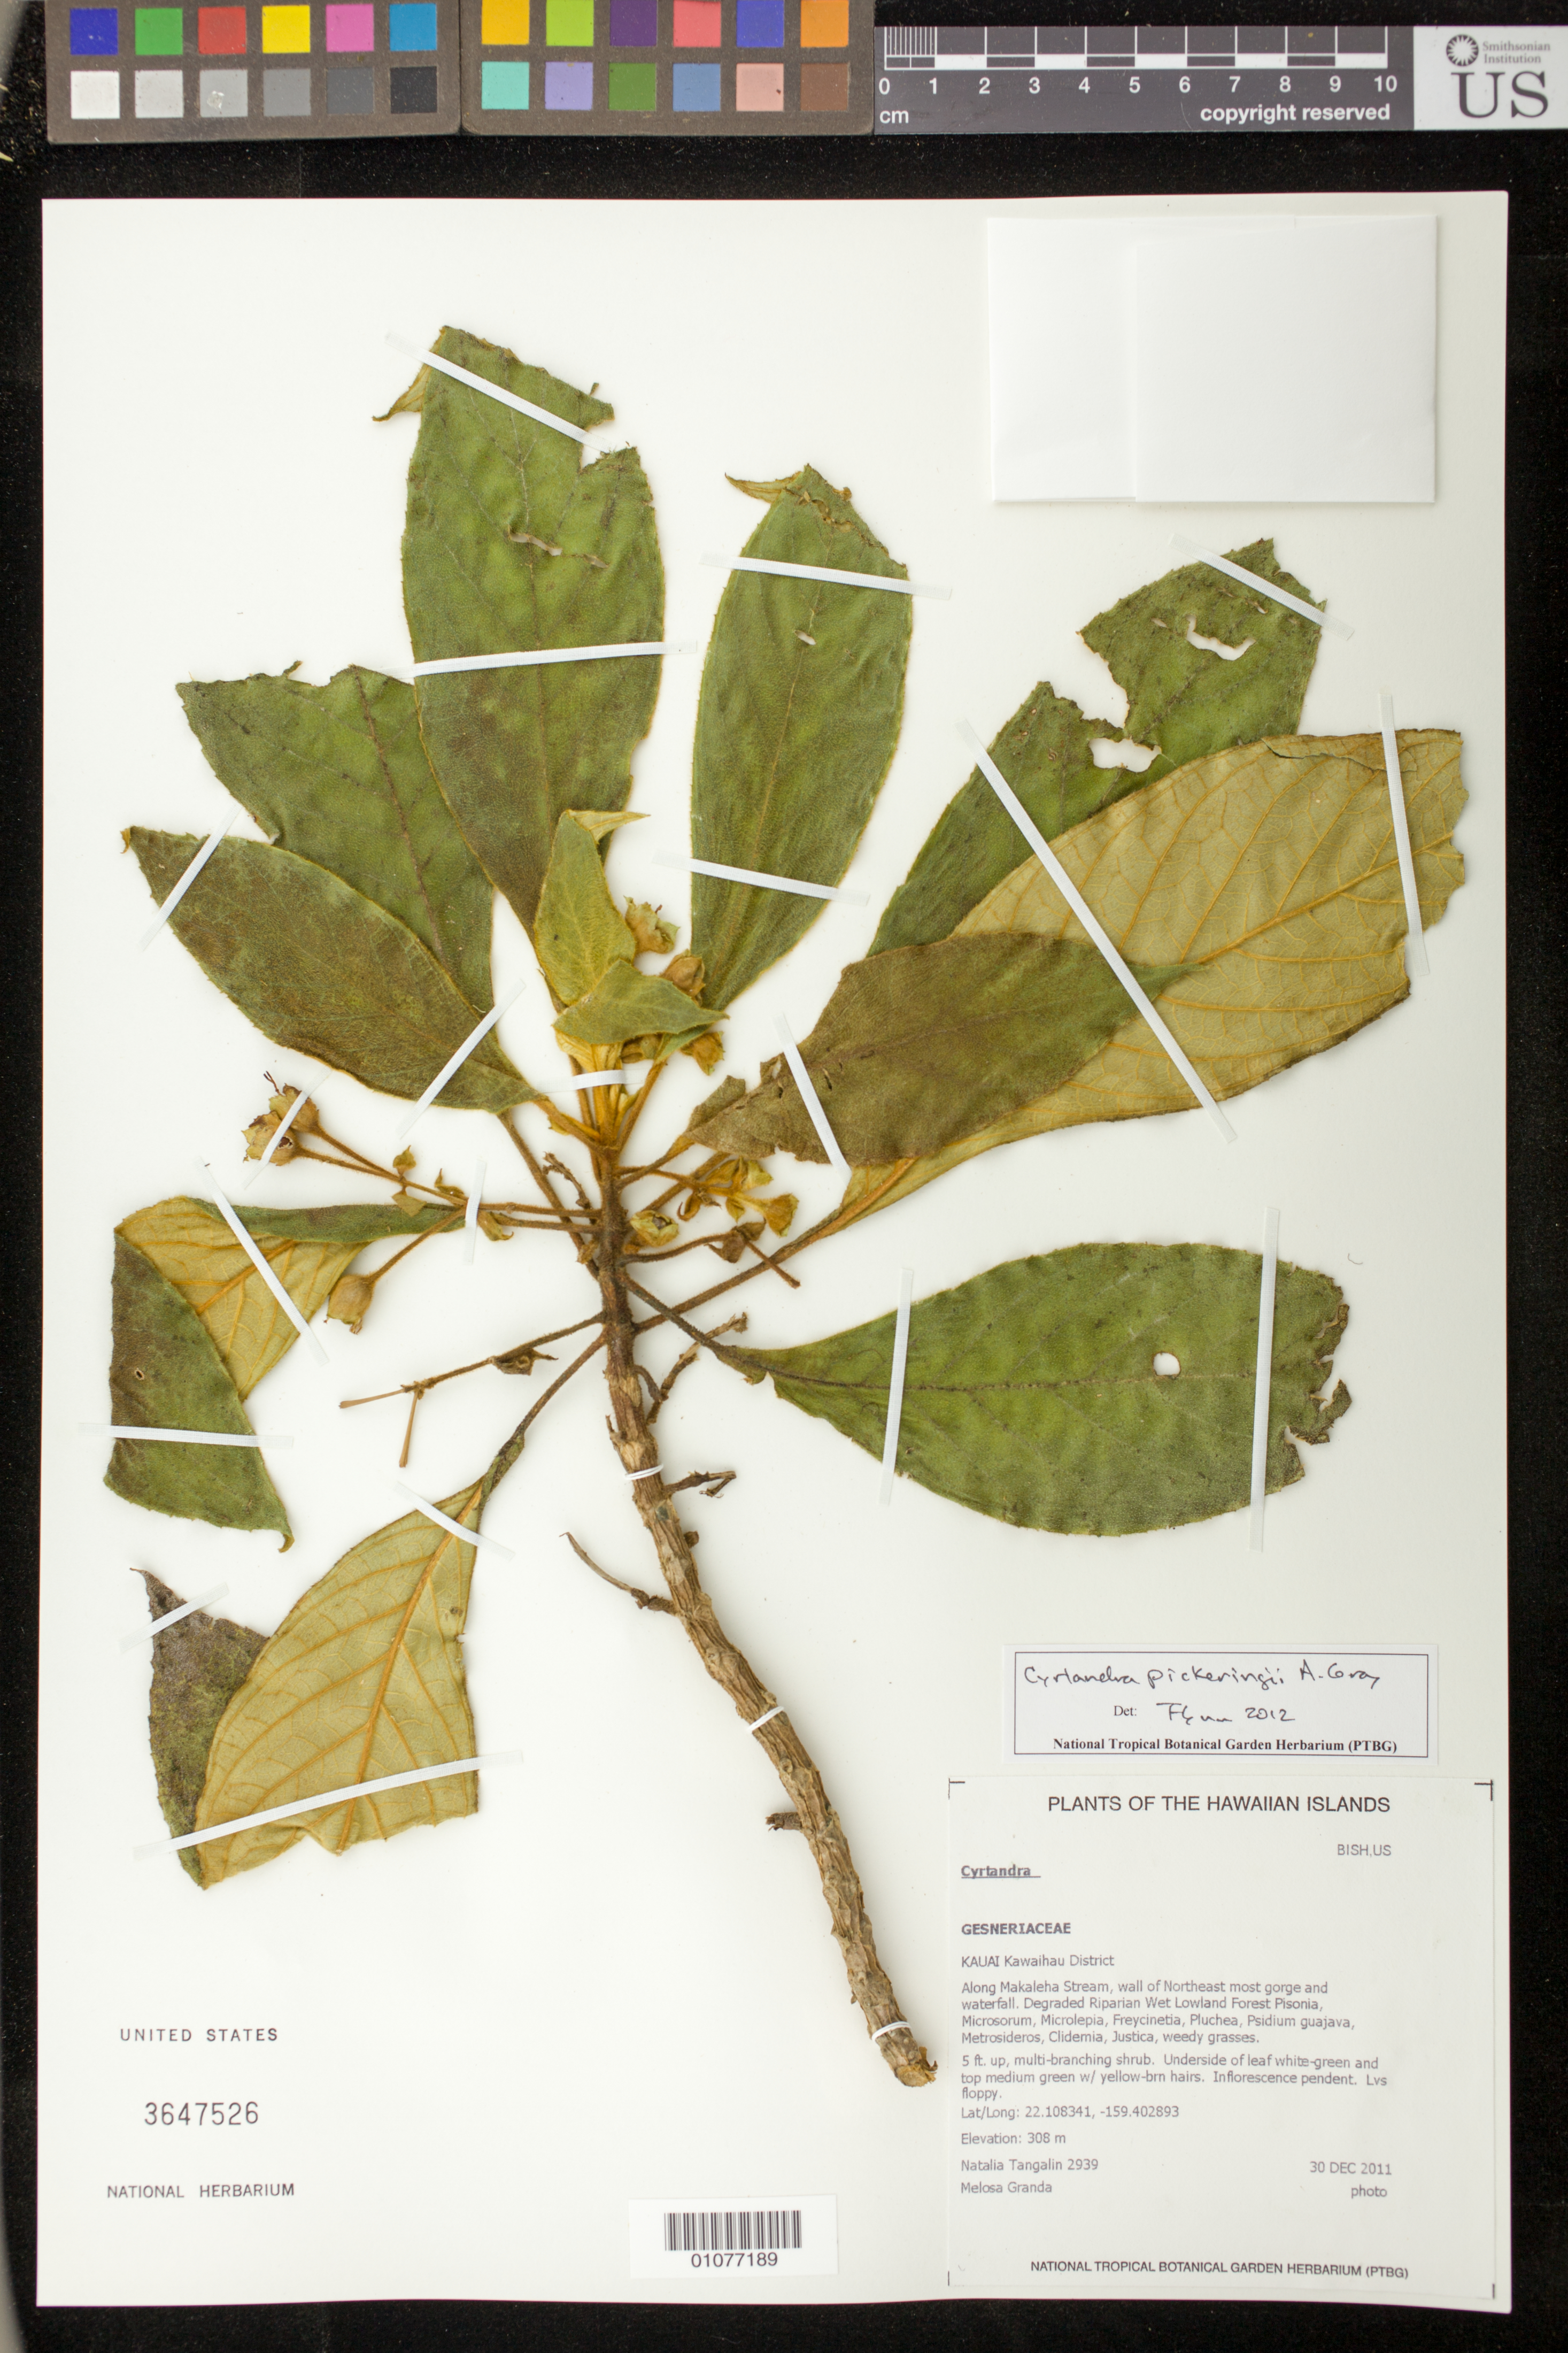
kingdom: Plantae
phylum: Tracheophyta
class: Magnoliopsida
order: Lamiales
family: Gesneriaceae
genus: Cyrtandra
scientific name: Cyrtandra pickeringii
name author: A. Gray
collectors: N. Tangalin & M. Granda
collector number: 2939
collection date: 2011-12-30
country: United States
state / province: Hawaii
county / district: Kauai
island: Kaua'i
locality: Kawaihau District, along Makaleha Stream, wall of NE gorge and waterfall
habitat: degraded riparian wet lowland forest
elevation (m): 308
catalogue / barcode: US 3647526